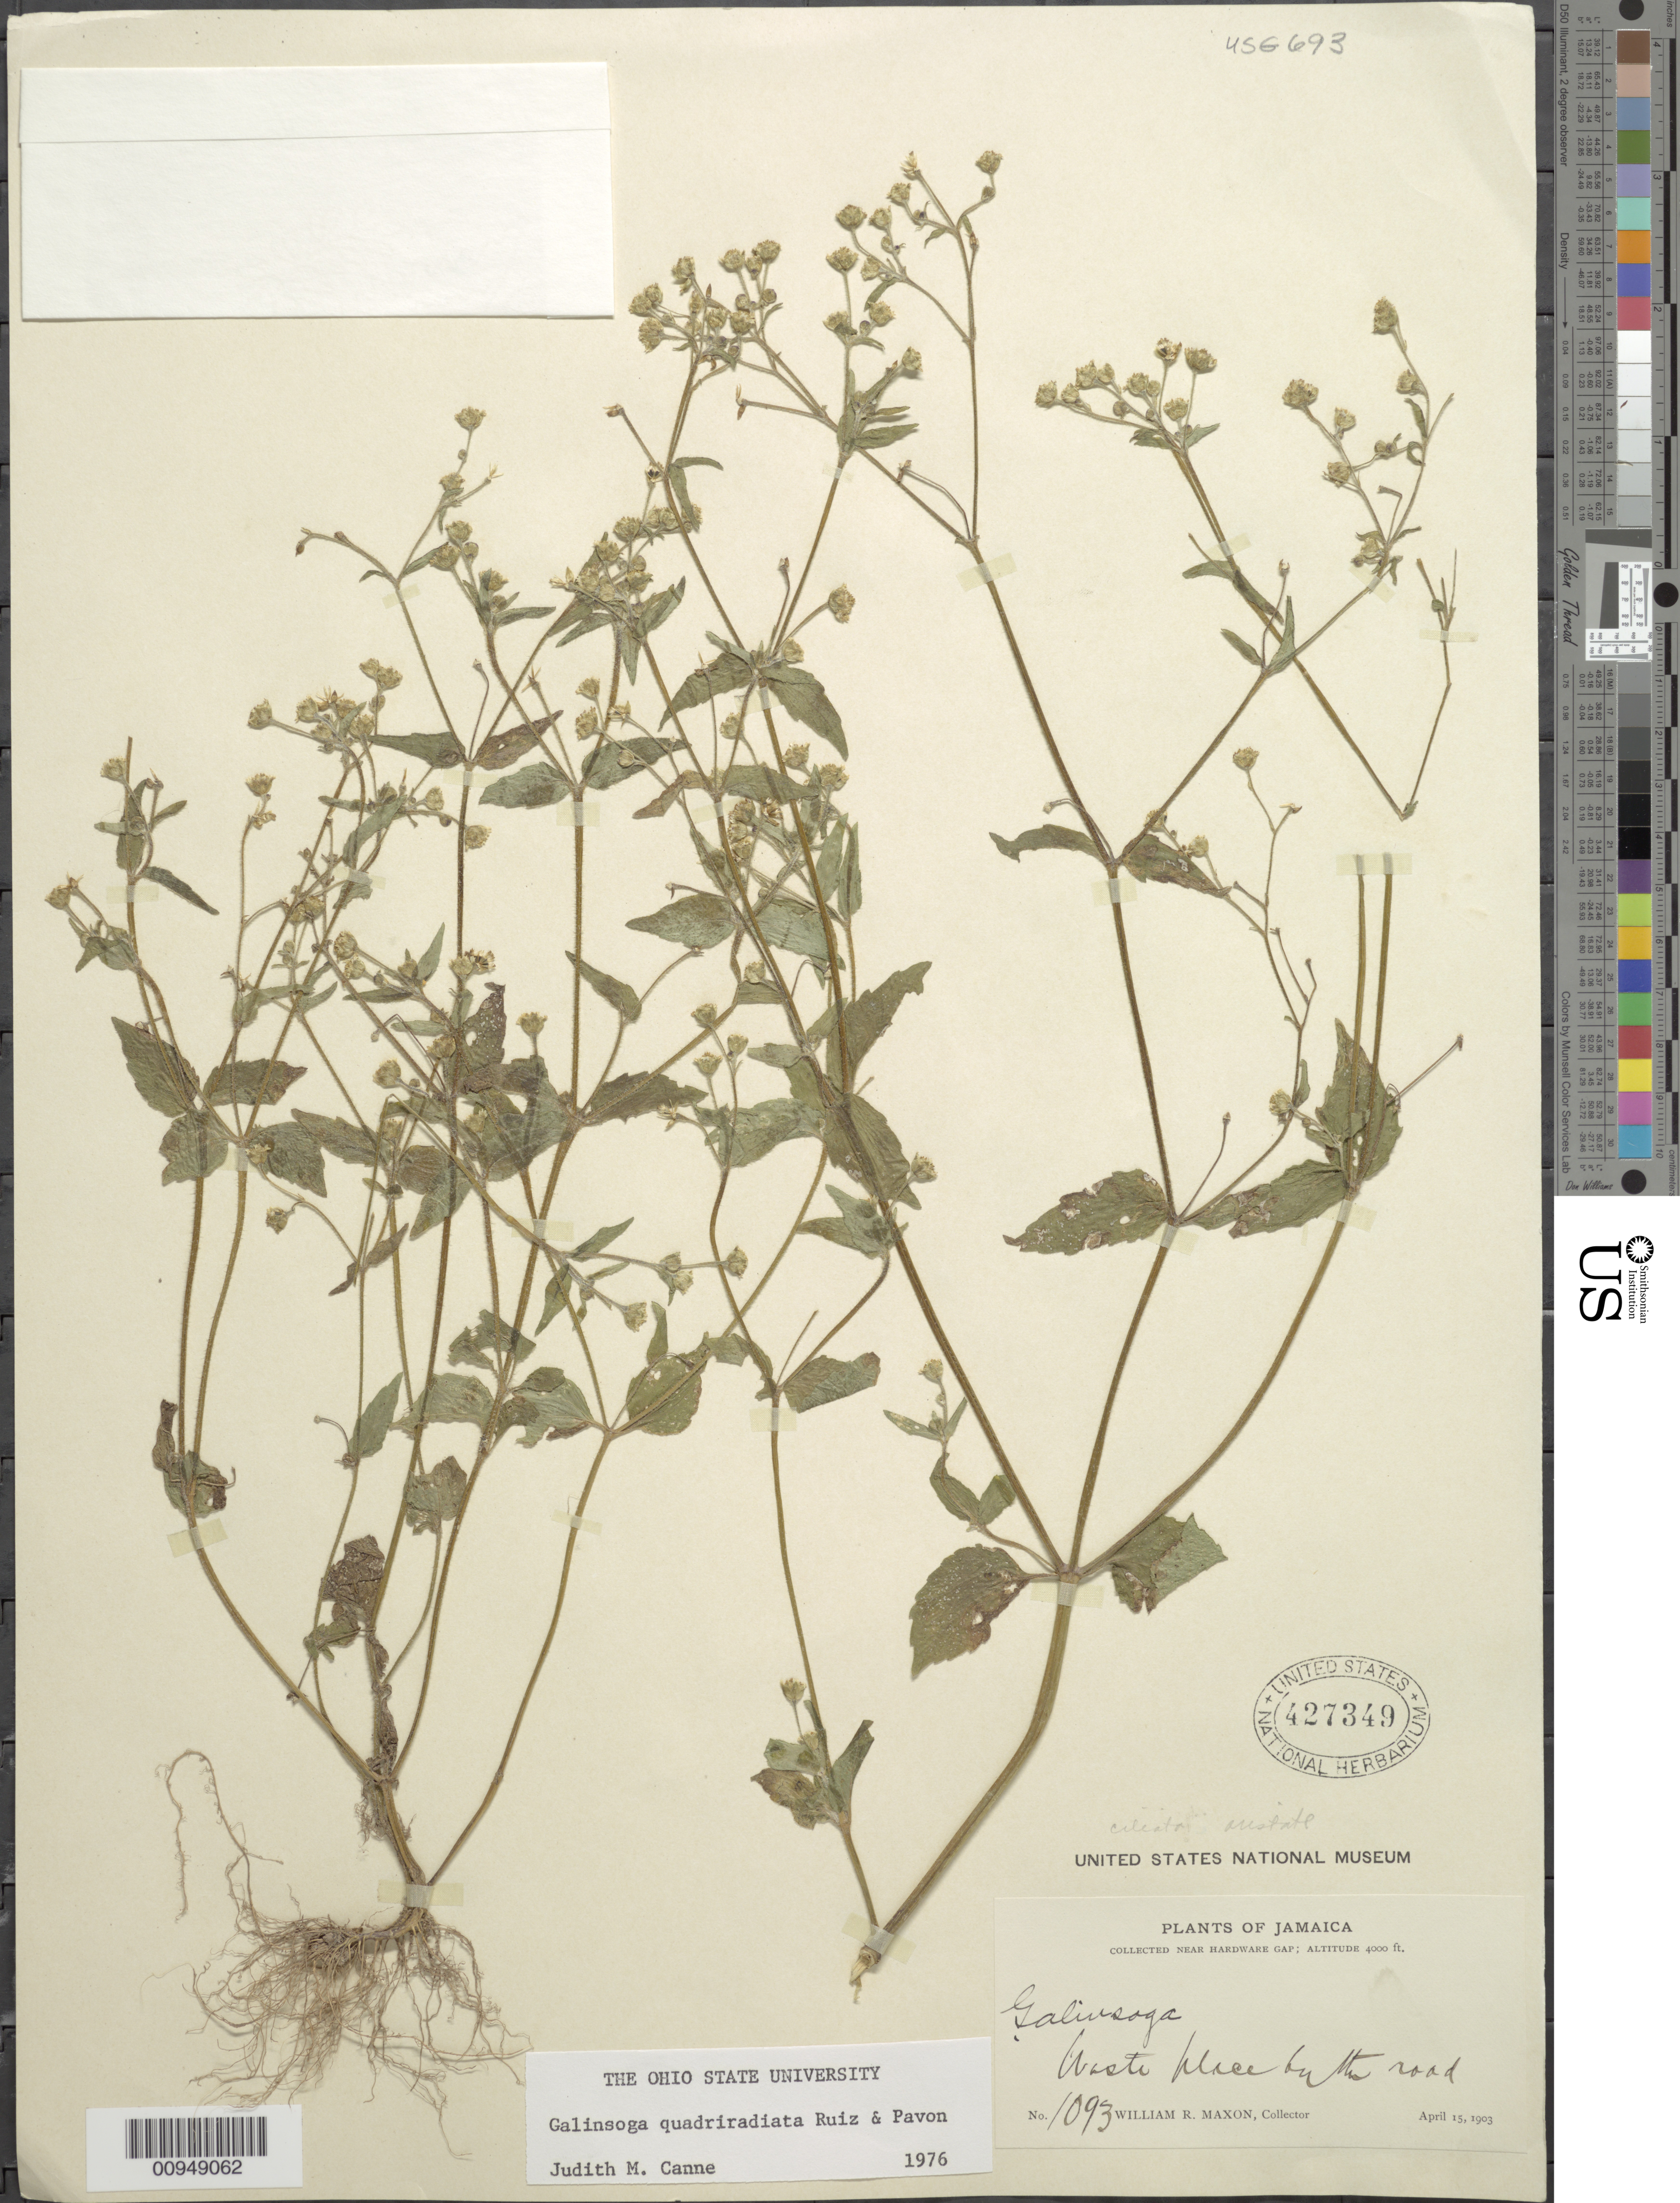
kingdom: Plantae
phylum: Tracheophyta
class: Magnoliopsida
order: Asterales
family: Asteraceae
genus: Galinsoga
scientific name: Galinsoga quadriradiata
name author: Ruiz & Pav.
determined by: Canne-Hilliker, J. M.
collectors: W. R. Maxon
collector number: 1093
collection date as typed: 15 Apr 1903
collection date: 1903-04-15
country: Jamaica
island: Jamaica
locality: Near Hardware Gap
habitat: Waste place by the road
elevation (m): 1219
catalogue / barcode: US 427349